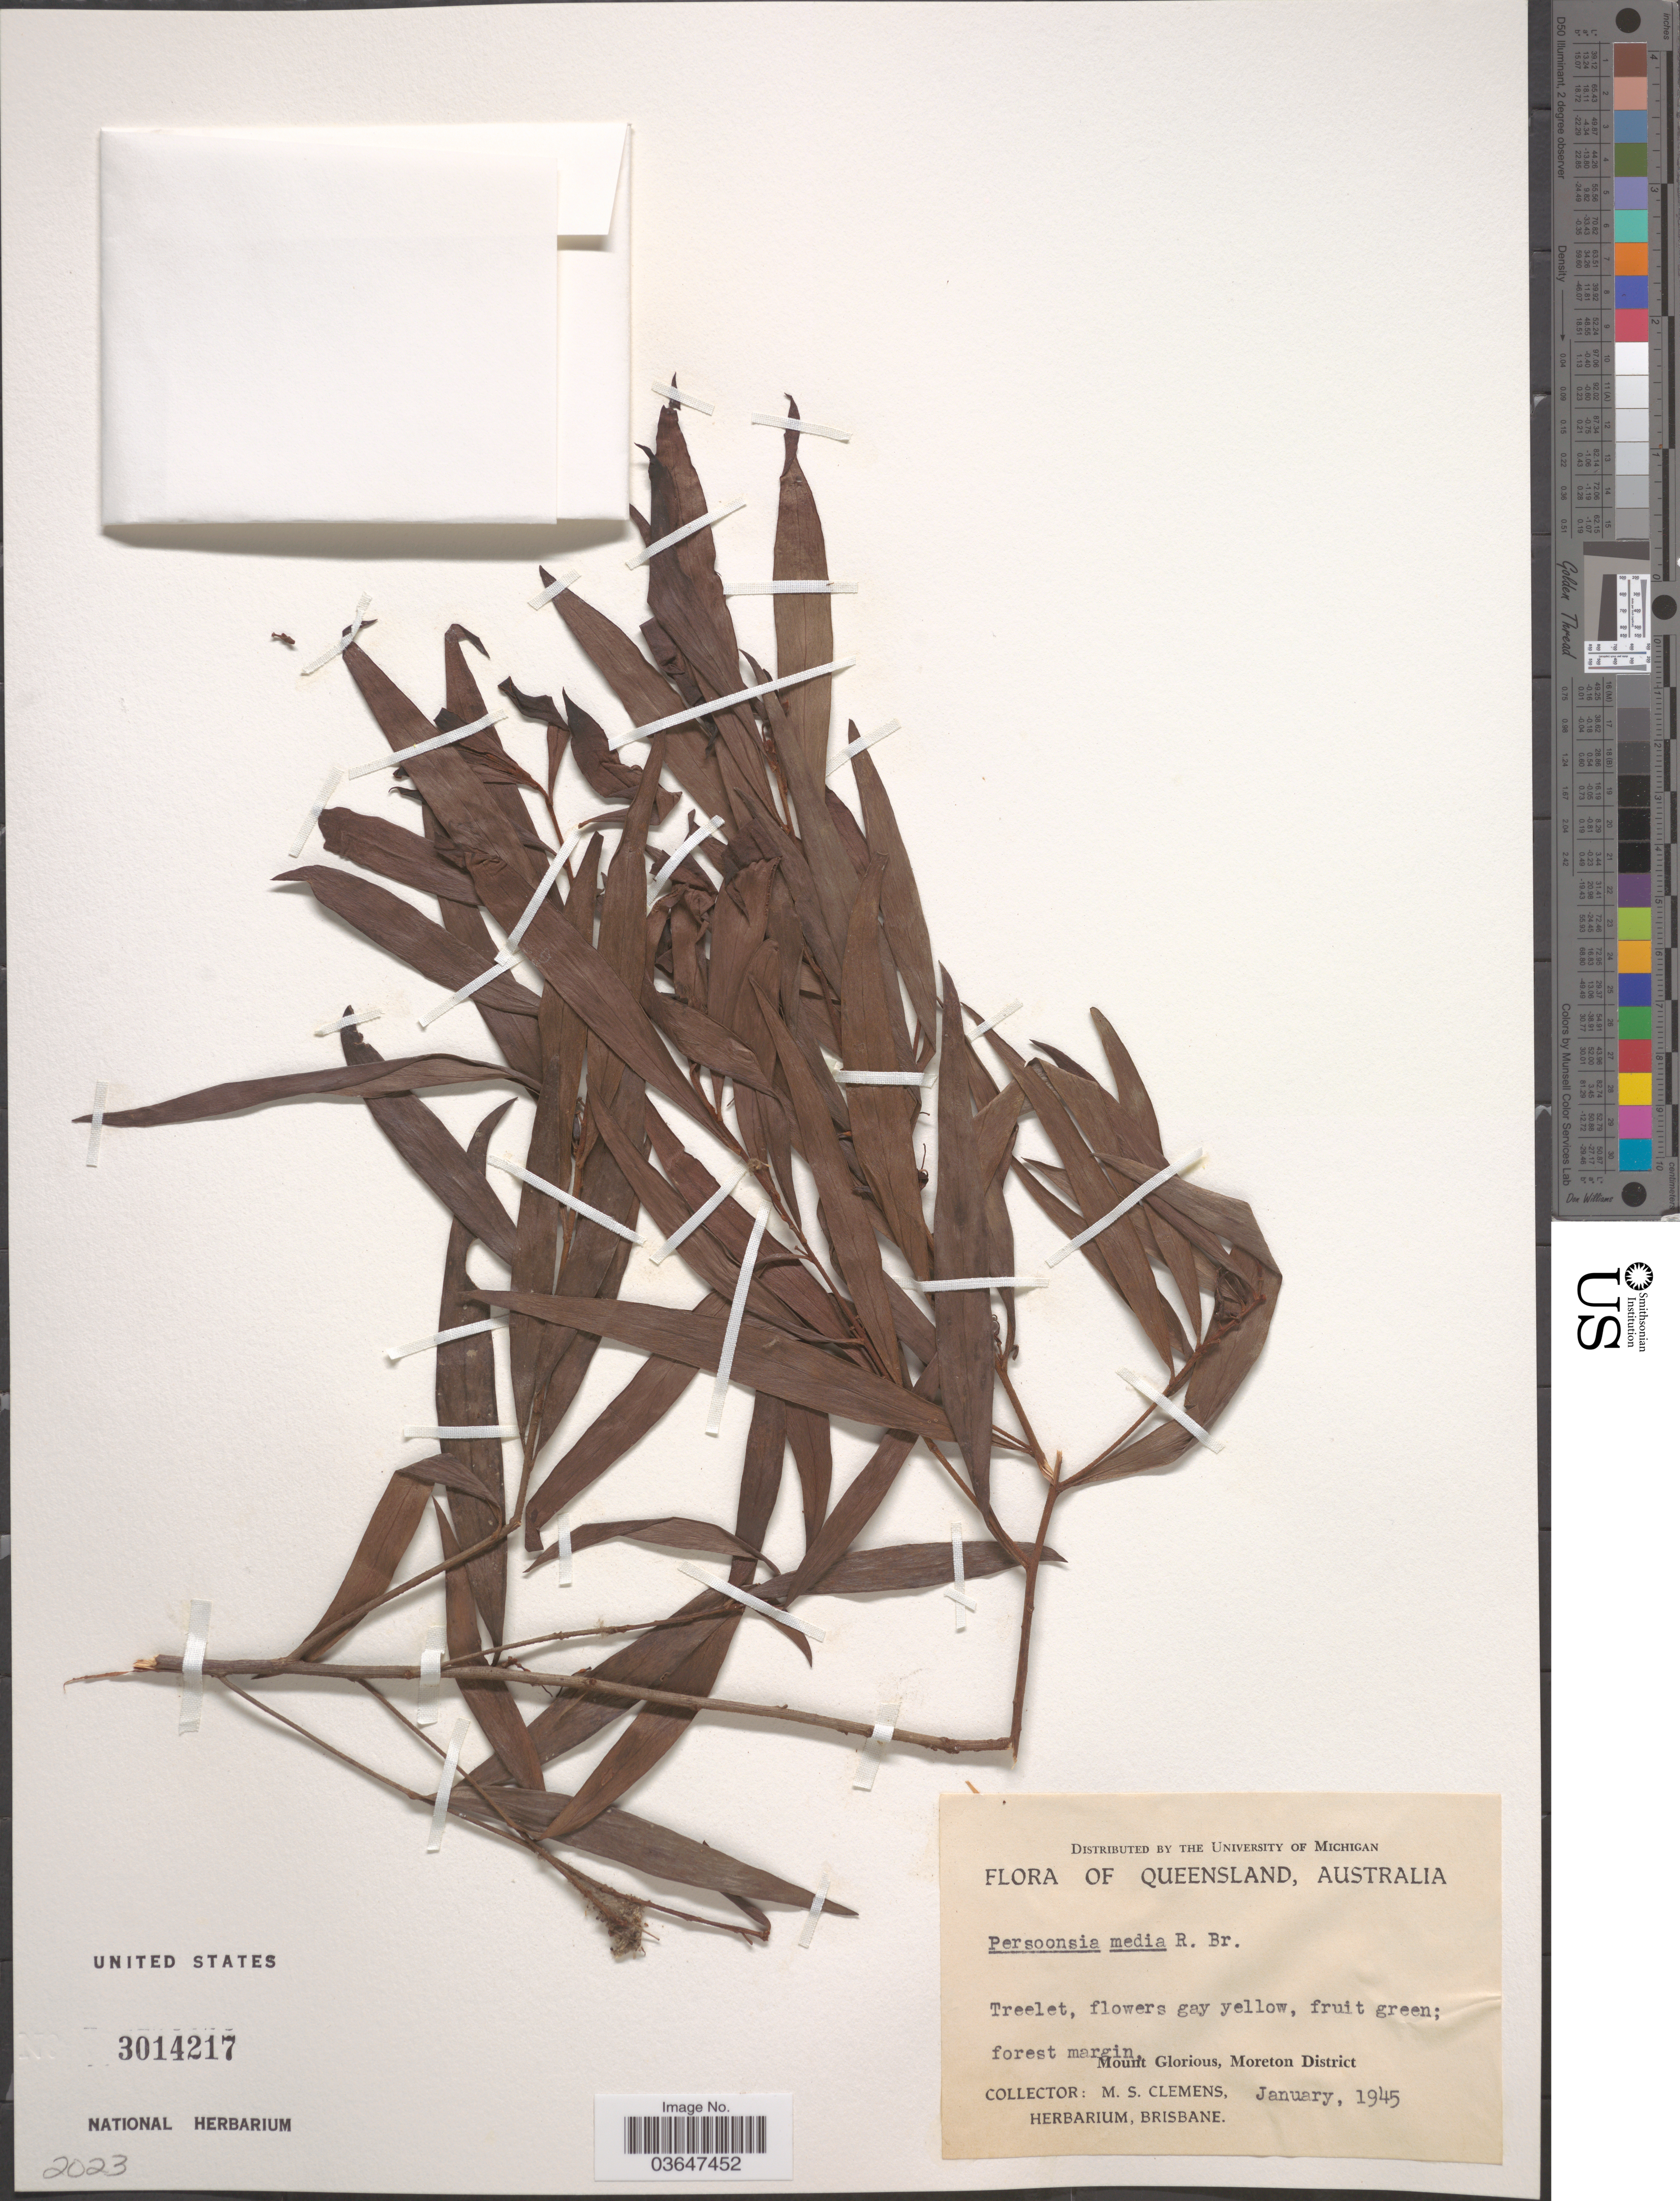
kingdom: Plantae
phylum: Tracheophyta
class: Magnoliopsida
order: Proteales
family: Proteaceae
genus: Persoonia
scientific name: Persoonia media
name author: R. Br.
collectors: M. S. Clemens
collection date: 1945-01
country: Australia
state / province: Queensland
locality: Forest margin, Mount Glorious, Moreton District.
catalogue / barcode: US 3014217